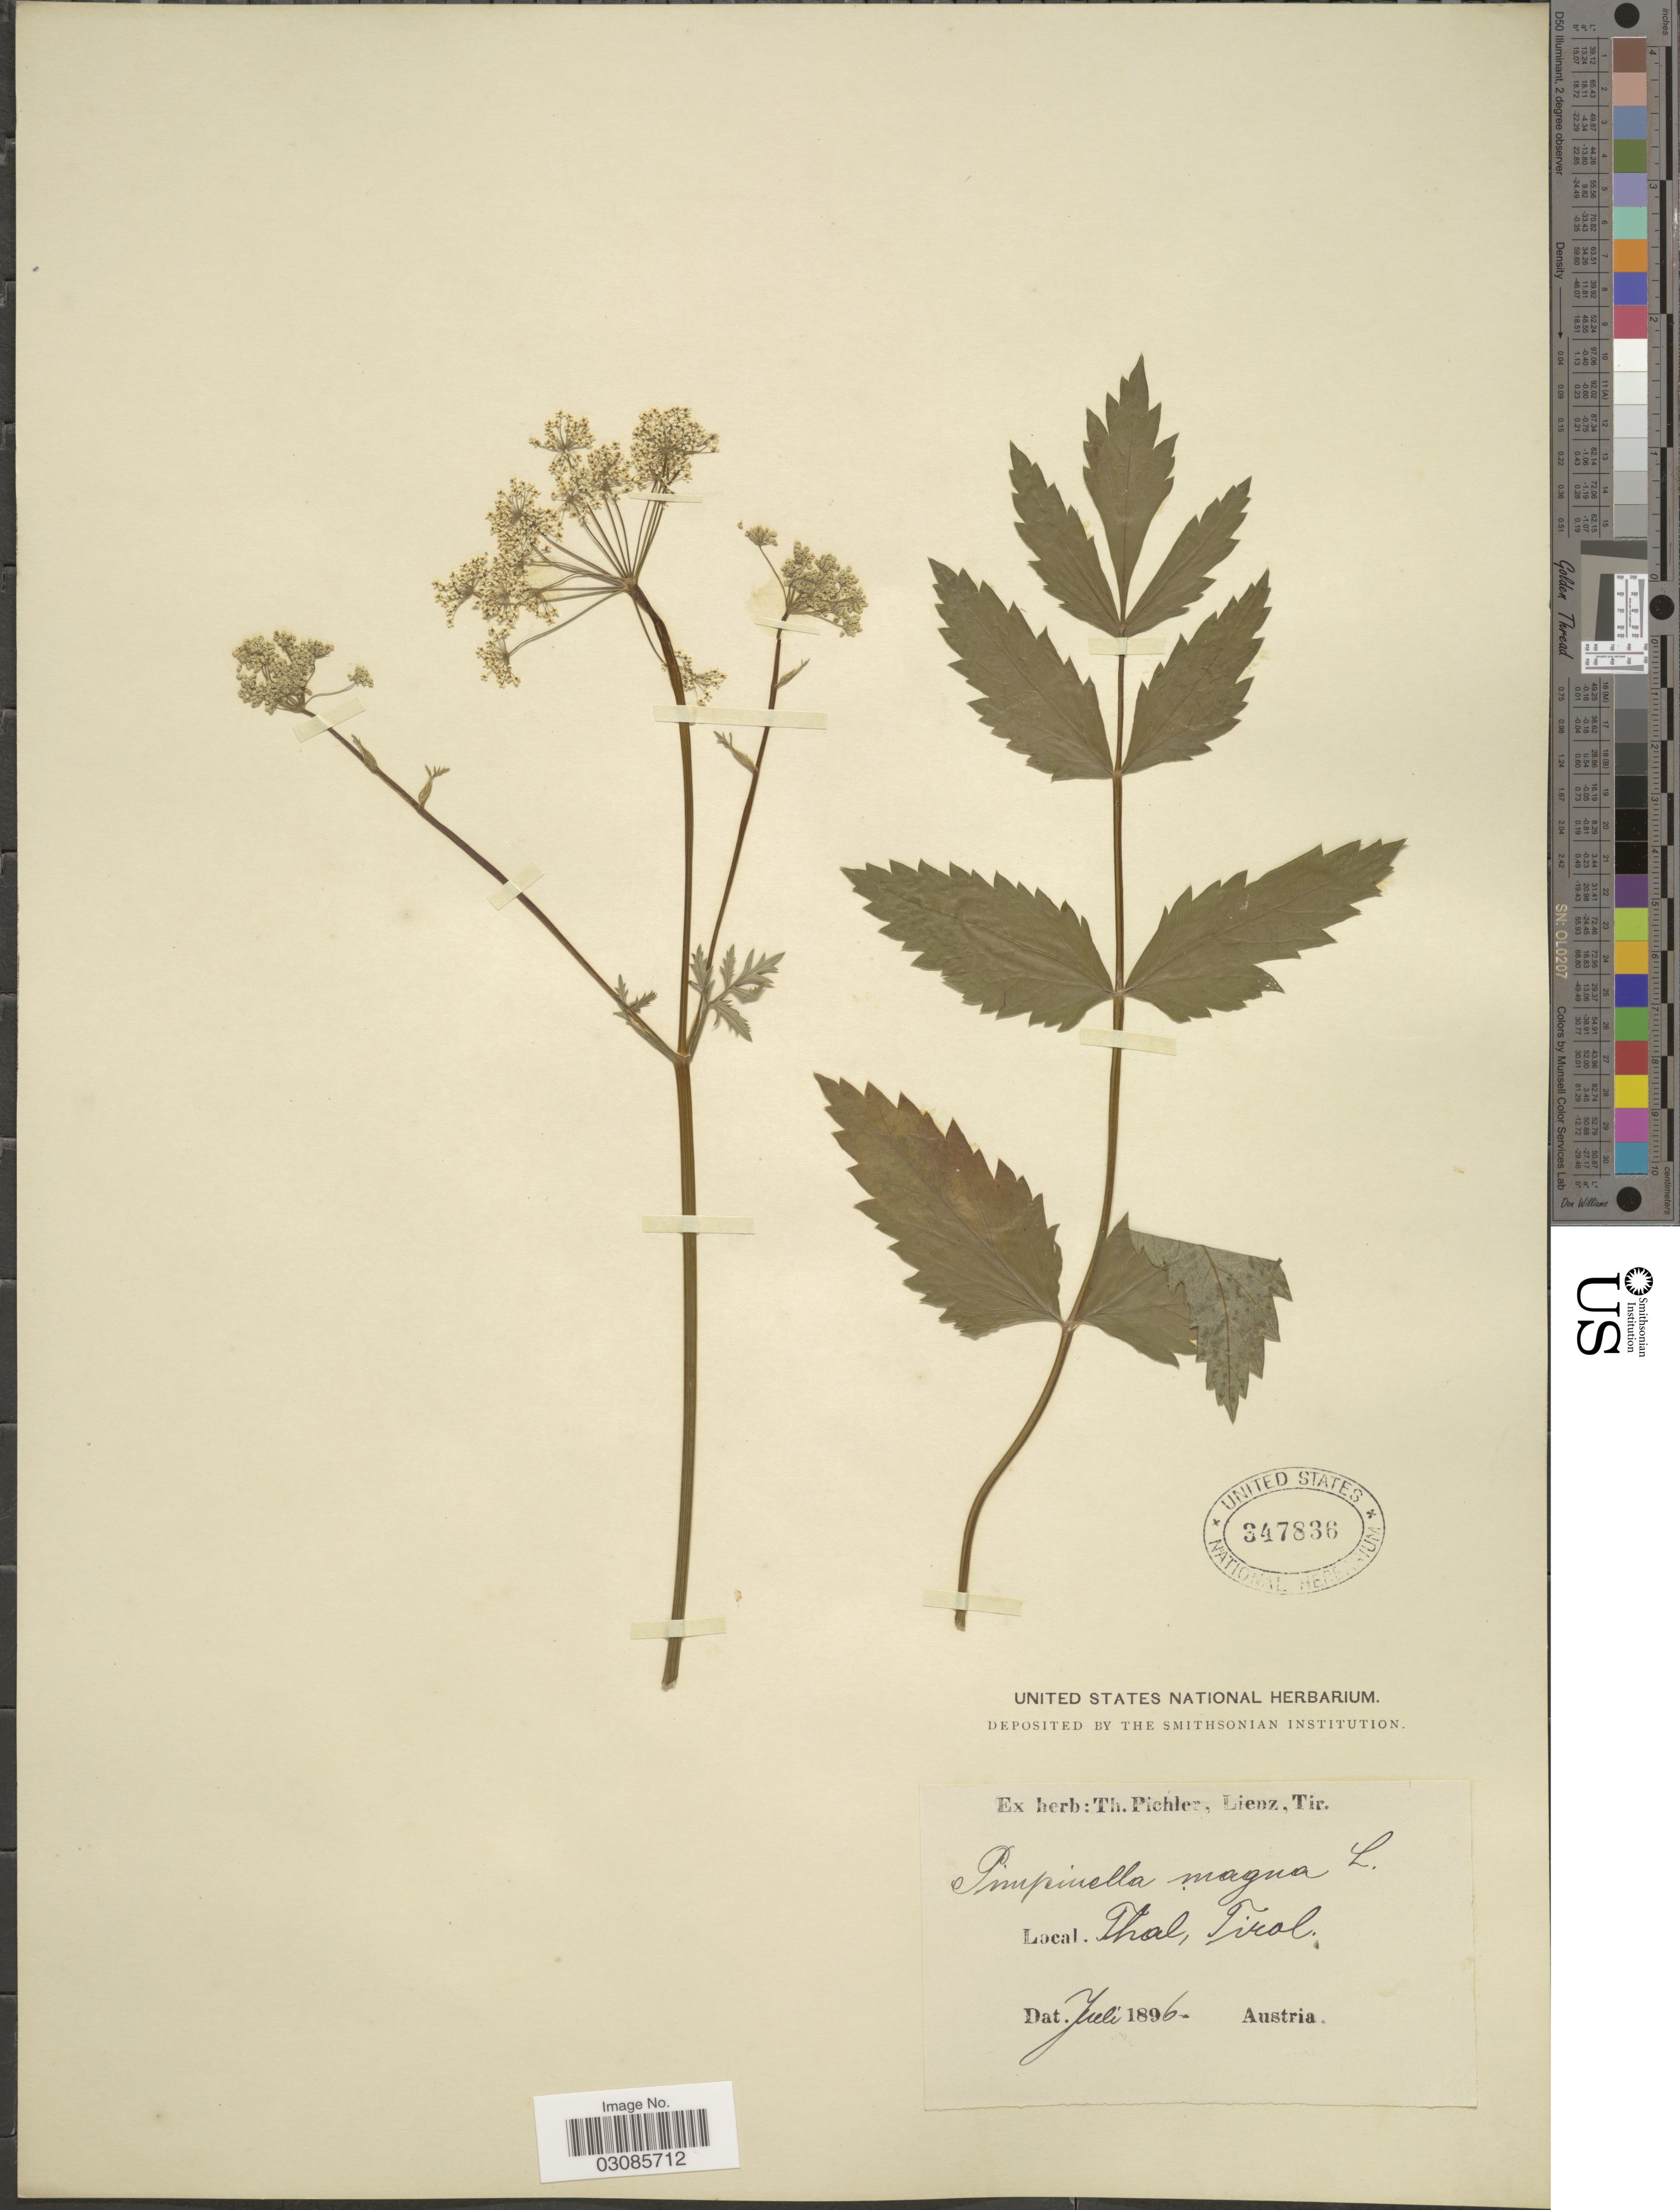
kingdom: Plantae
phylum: Tracheophyta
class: Magnoliopsida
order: Apiales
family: Apiaceae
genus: Pimpinella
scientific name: Pimpinella magna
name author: L.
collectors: ex herb. T. Pichler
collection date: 1896-07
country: Austria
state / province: Tirol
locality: Thal, Tirol.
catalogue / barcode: US 347836